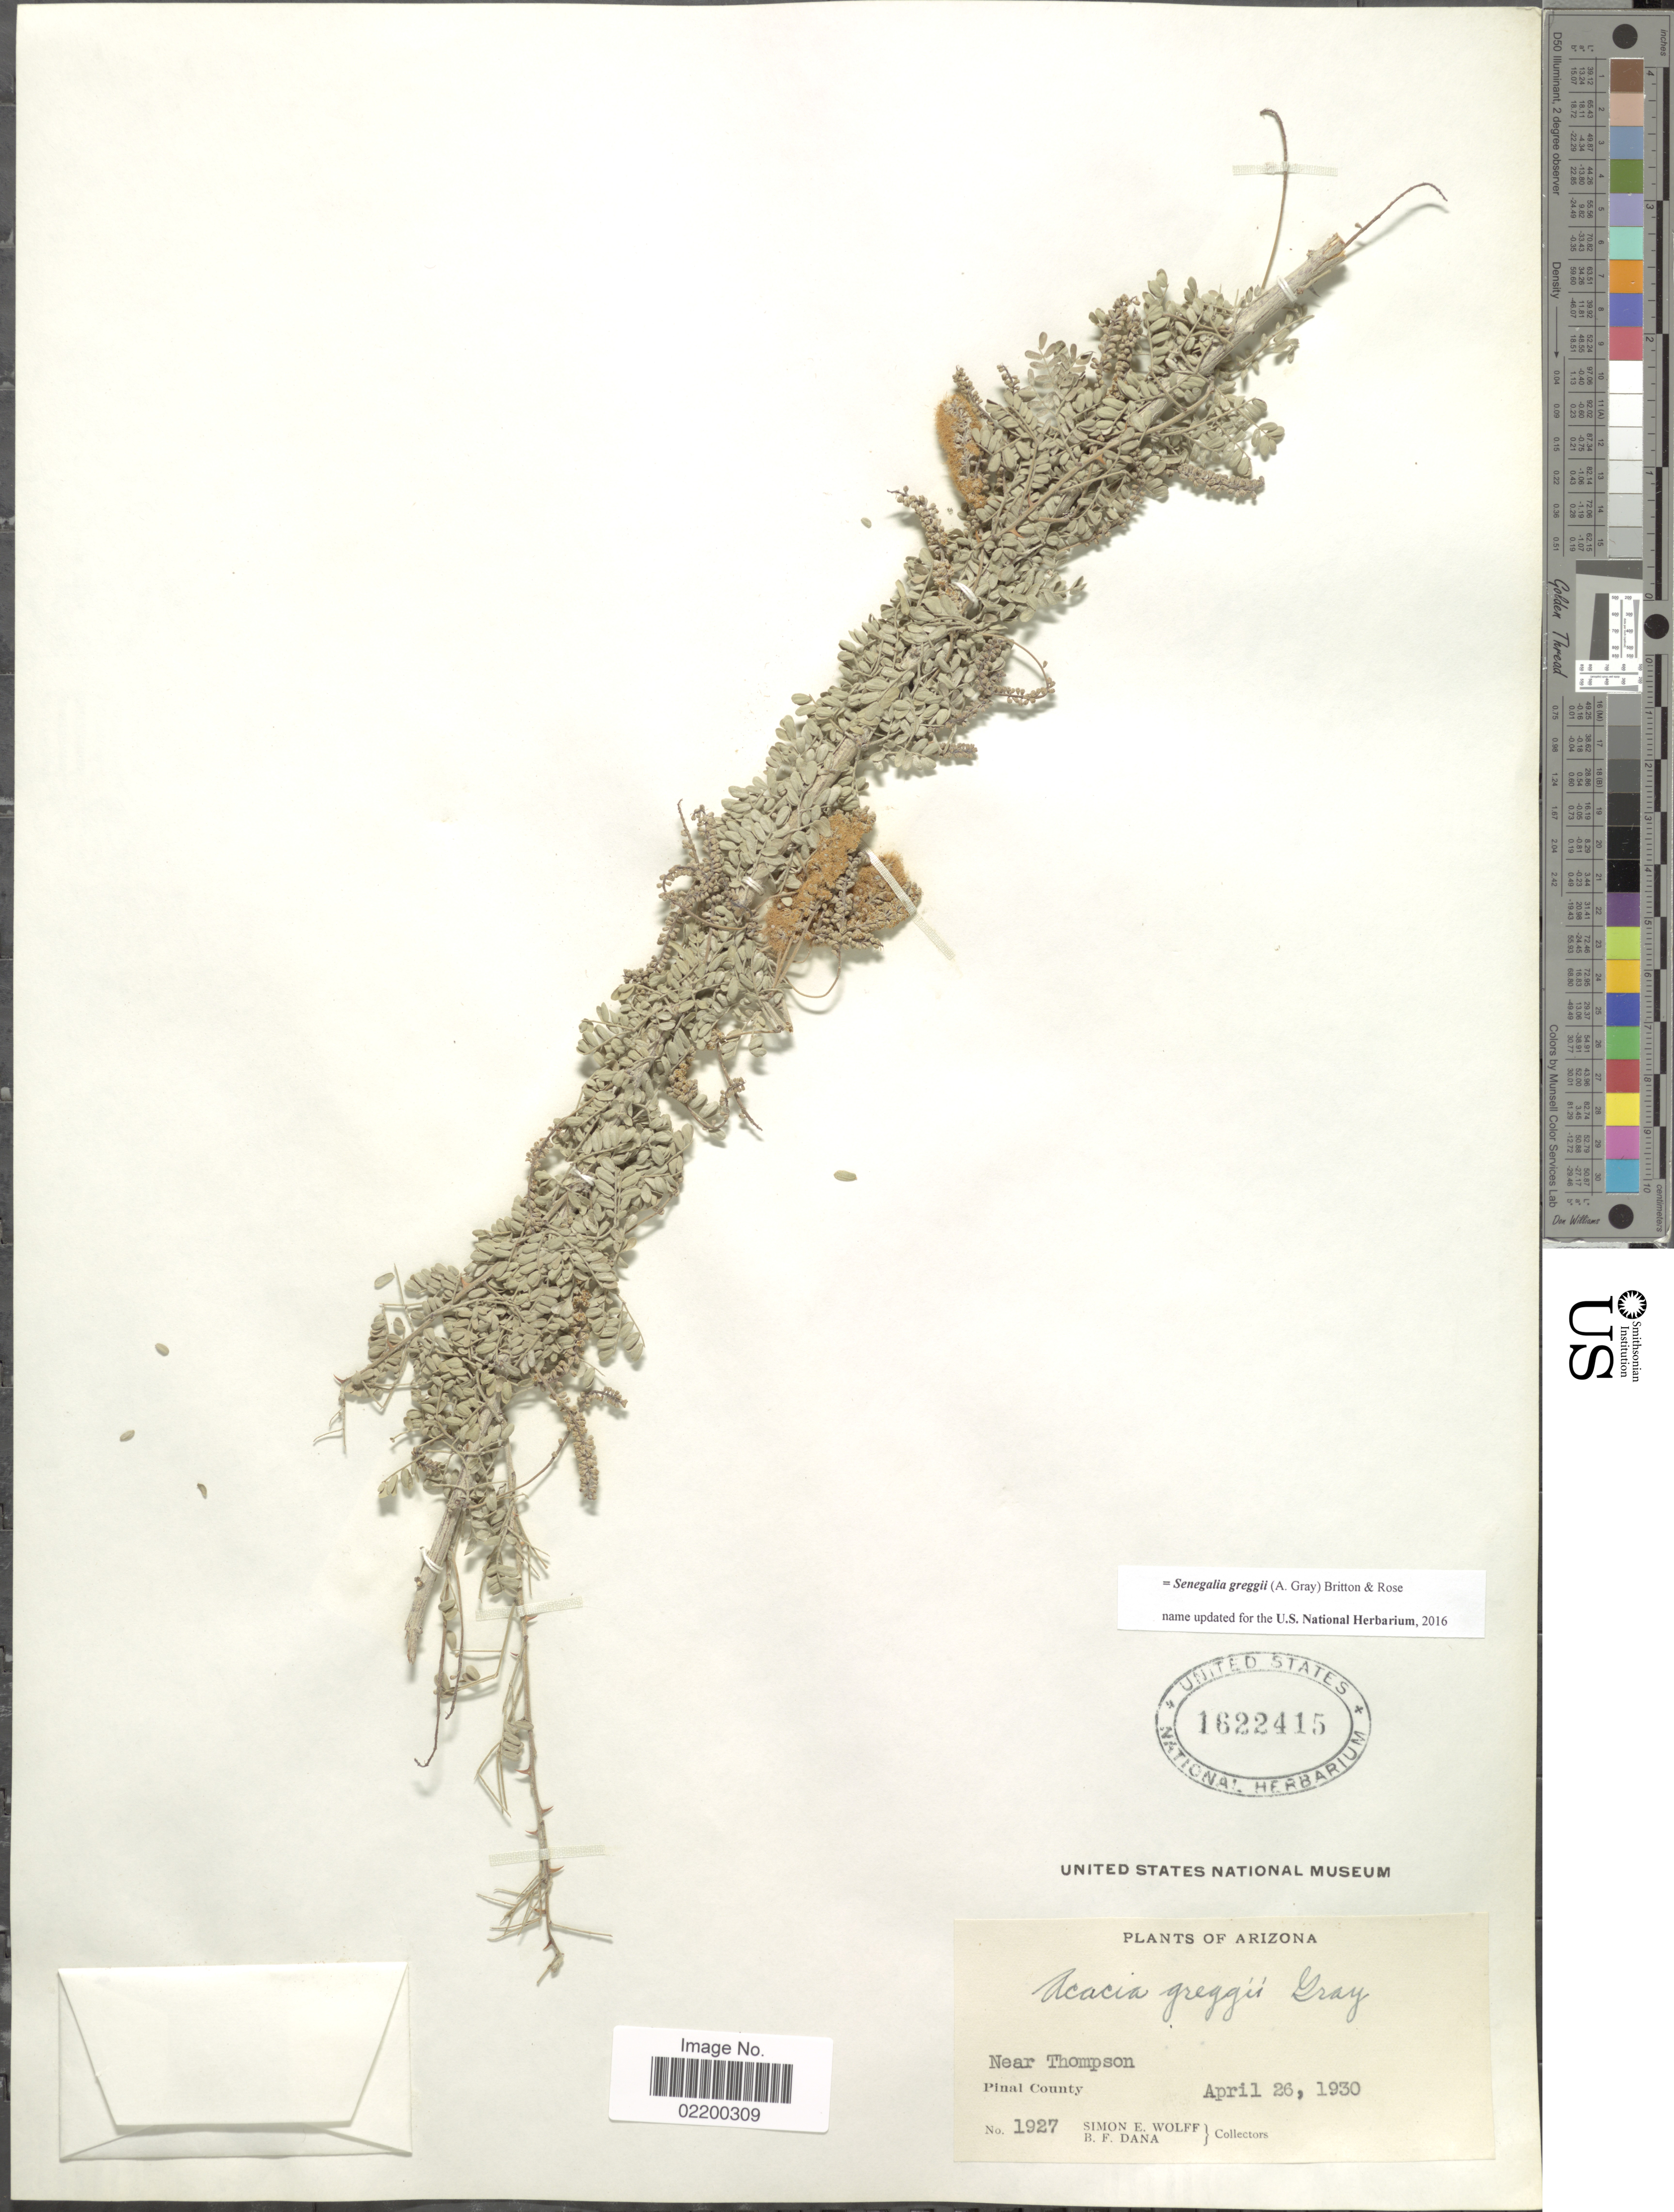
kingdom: Plantae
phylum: Tracheophyta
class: Magnoliopsida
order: Fabales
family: Fabaceae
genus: Senegalia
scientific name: Senegalia greggii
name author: (A. Gray) Britton & Rose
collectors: S. E. Wolff & B. Dana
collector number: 1927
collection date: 1930-04-26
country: United States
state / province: Arizona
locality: Near Thompson, Pinal County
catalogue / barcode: US 1622415